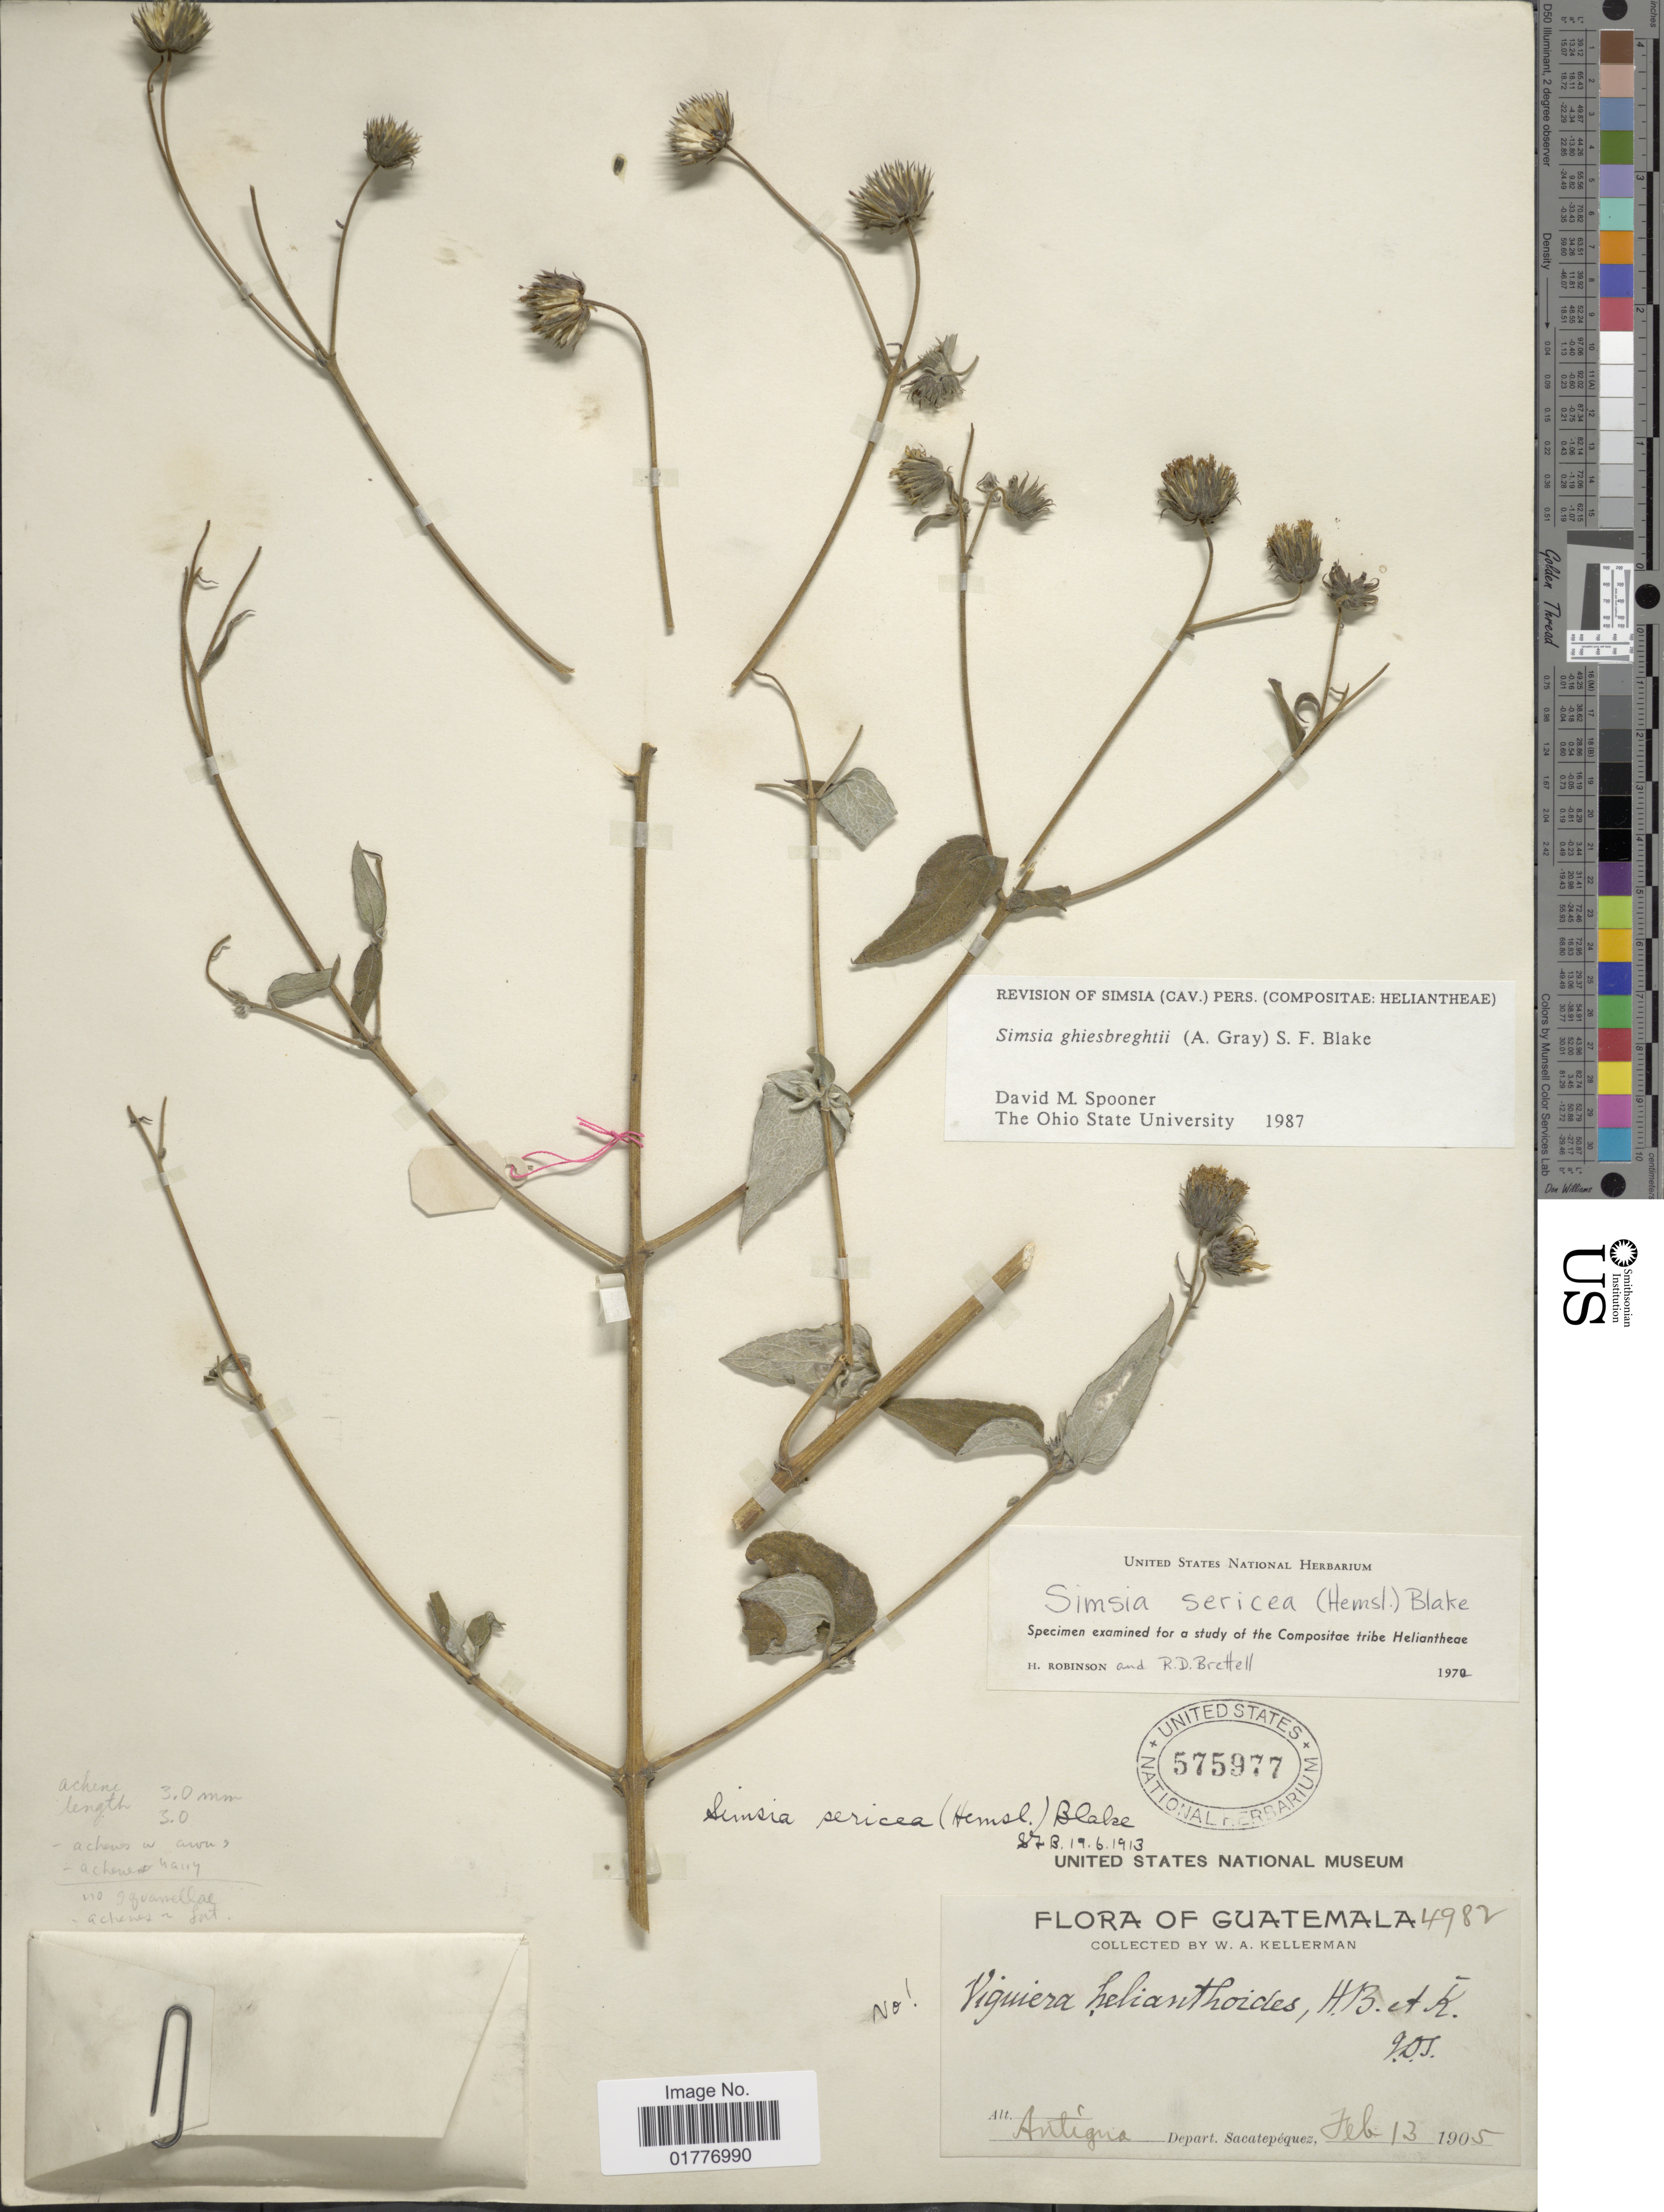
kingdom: Plantae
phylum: Tracheophyta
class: Magnoliopsida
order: Asterales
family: Asteraceae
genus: Simsia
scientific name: Simsia ghiesbreghtii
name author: (A. Gray) S.F. Blake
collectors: W. Kellerman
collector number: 4982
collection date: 1905-02-13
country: Guatemala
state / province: Sacatepéquez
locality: Antigua, Depart., Sacatepequez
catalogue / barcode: US 575977